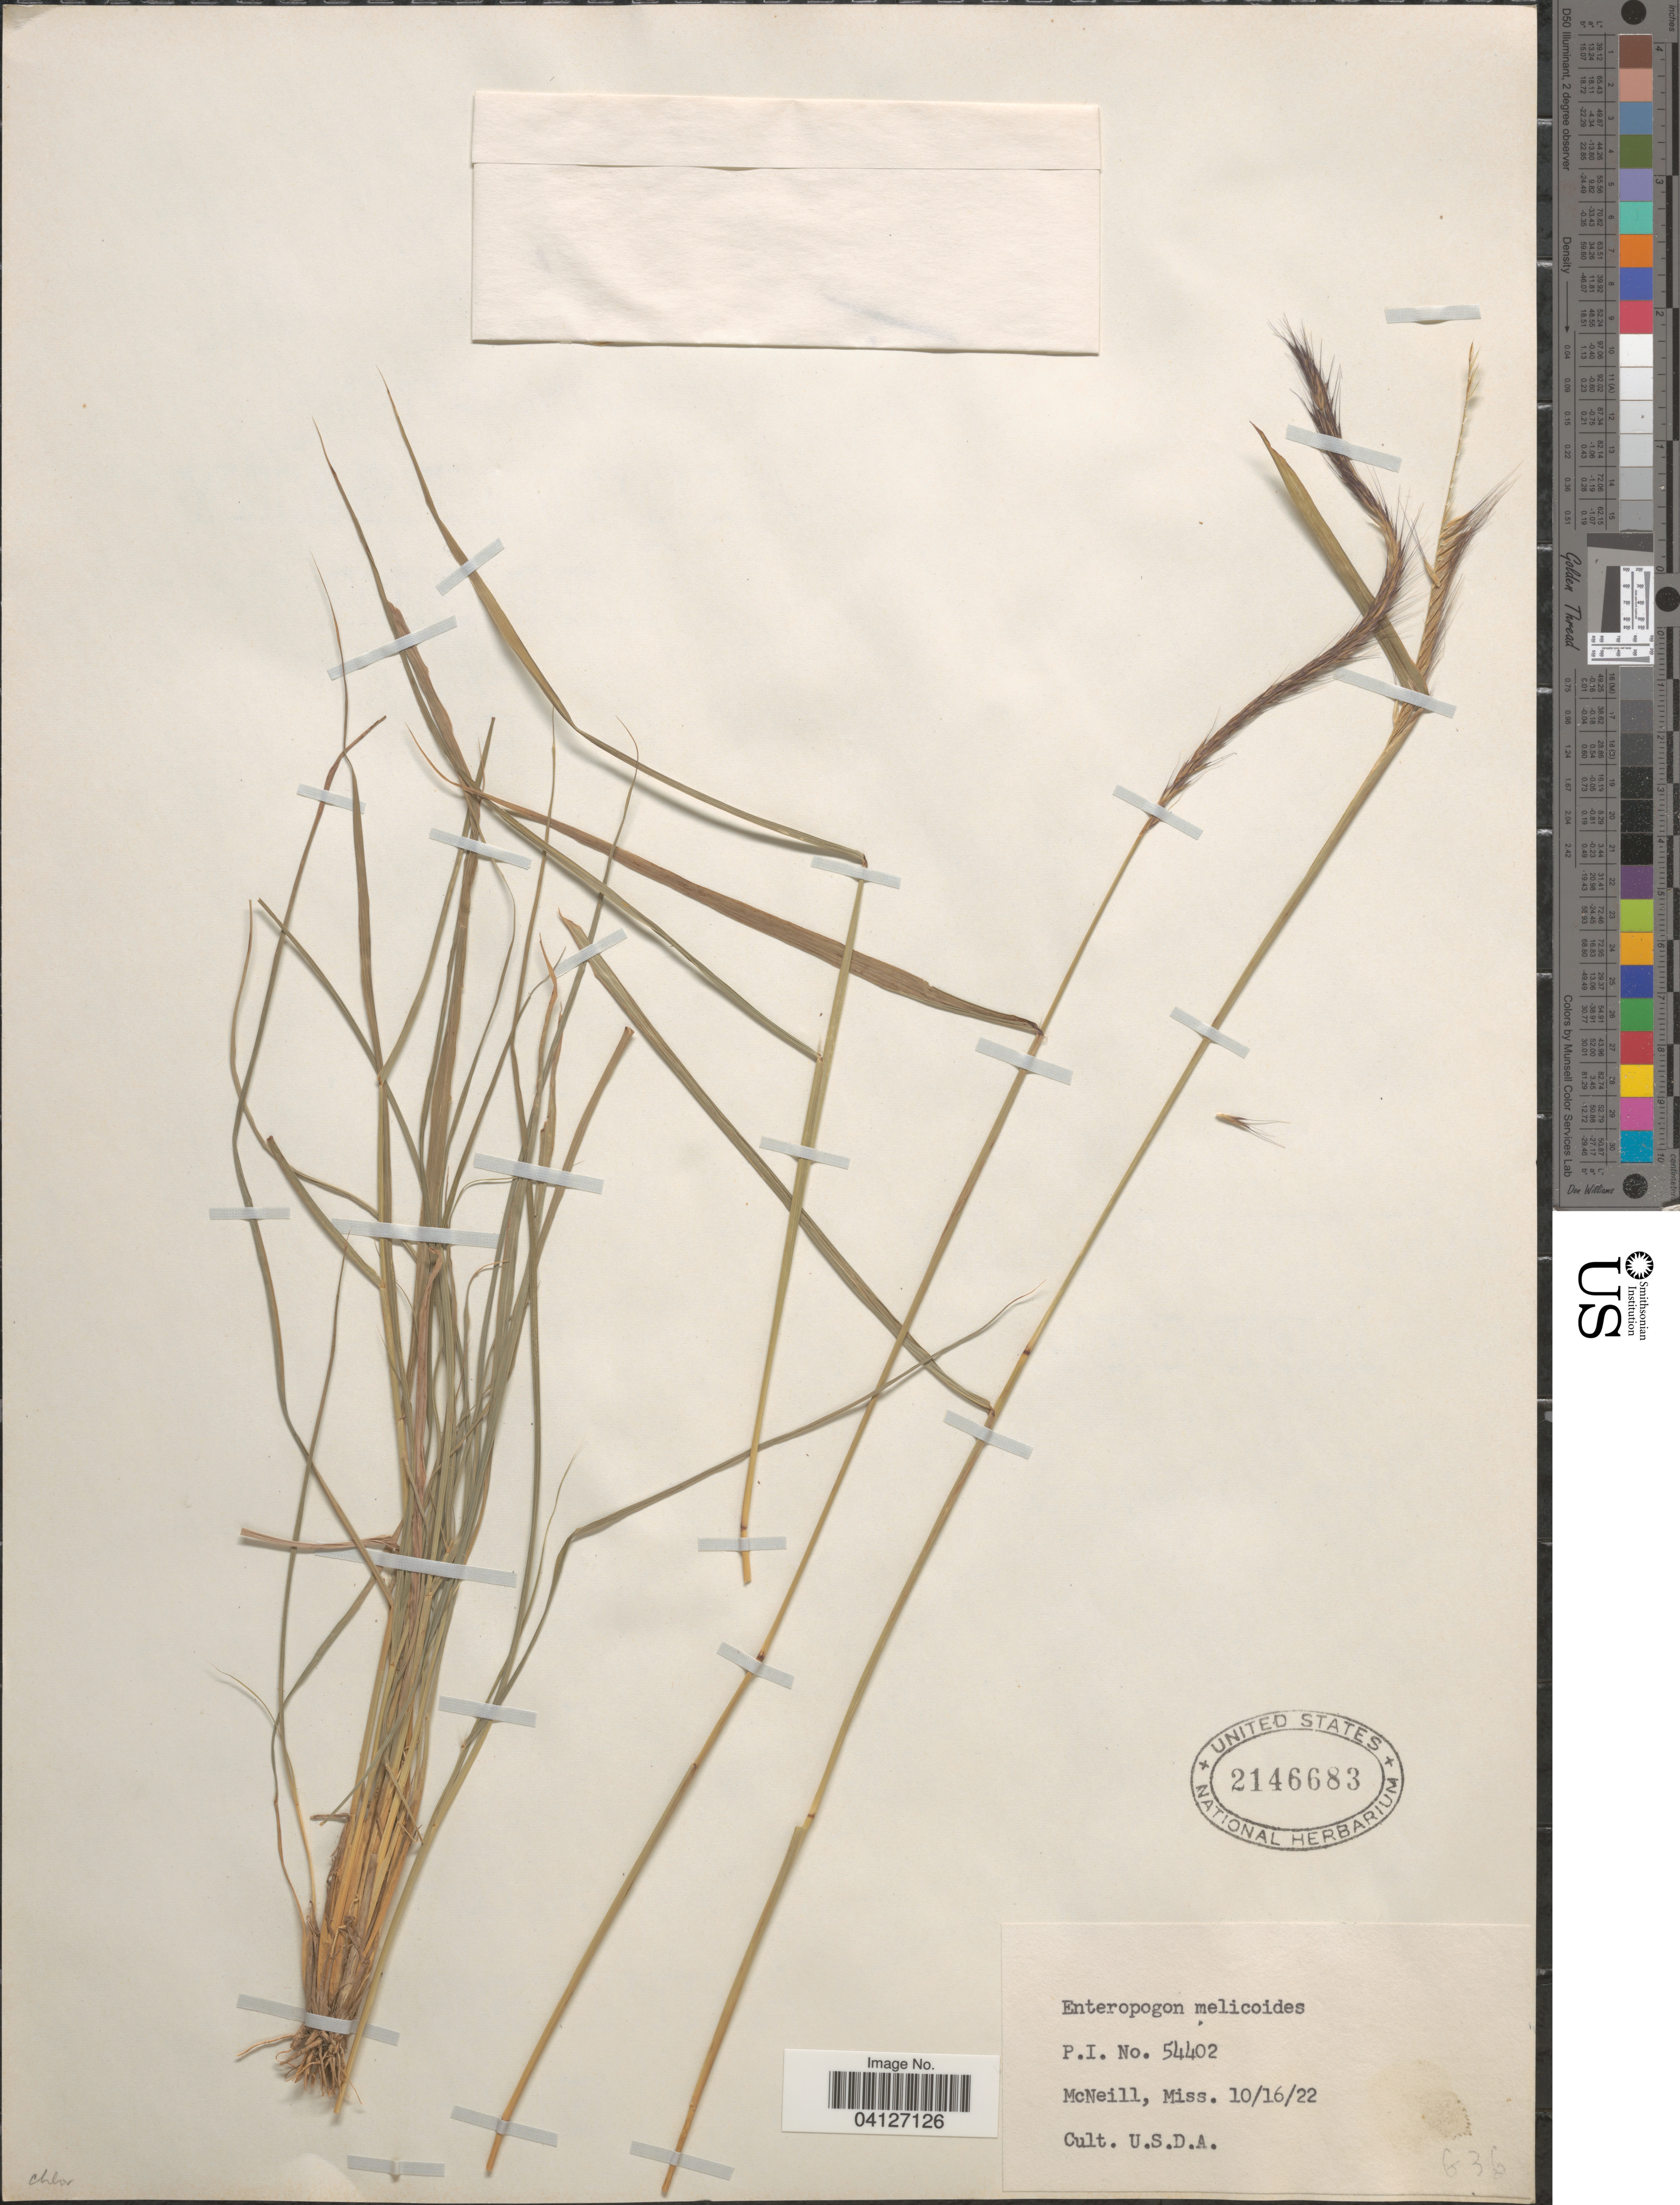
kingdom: Plantae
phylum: Tracheophyta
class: Liliopsida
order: Poales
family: Poaceae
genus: Enteropogon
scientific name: Enteropogon melicoides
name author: Nees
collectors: McNeill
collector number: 54402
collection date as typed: Transcribed d/m/y: 16/10/22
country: United States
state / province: Mississippi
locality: Cult. U.S.D.A.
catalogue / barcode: US 2146683